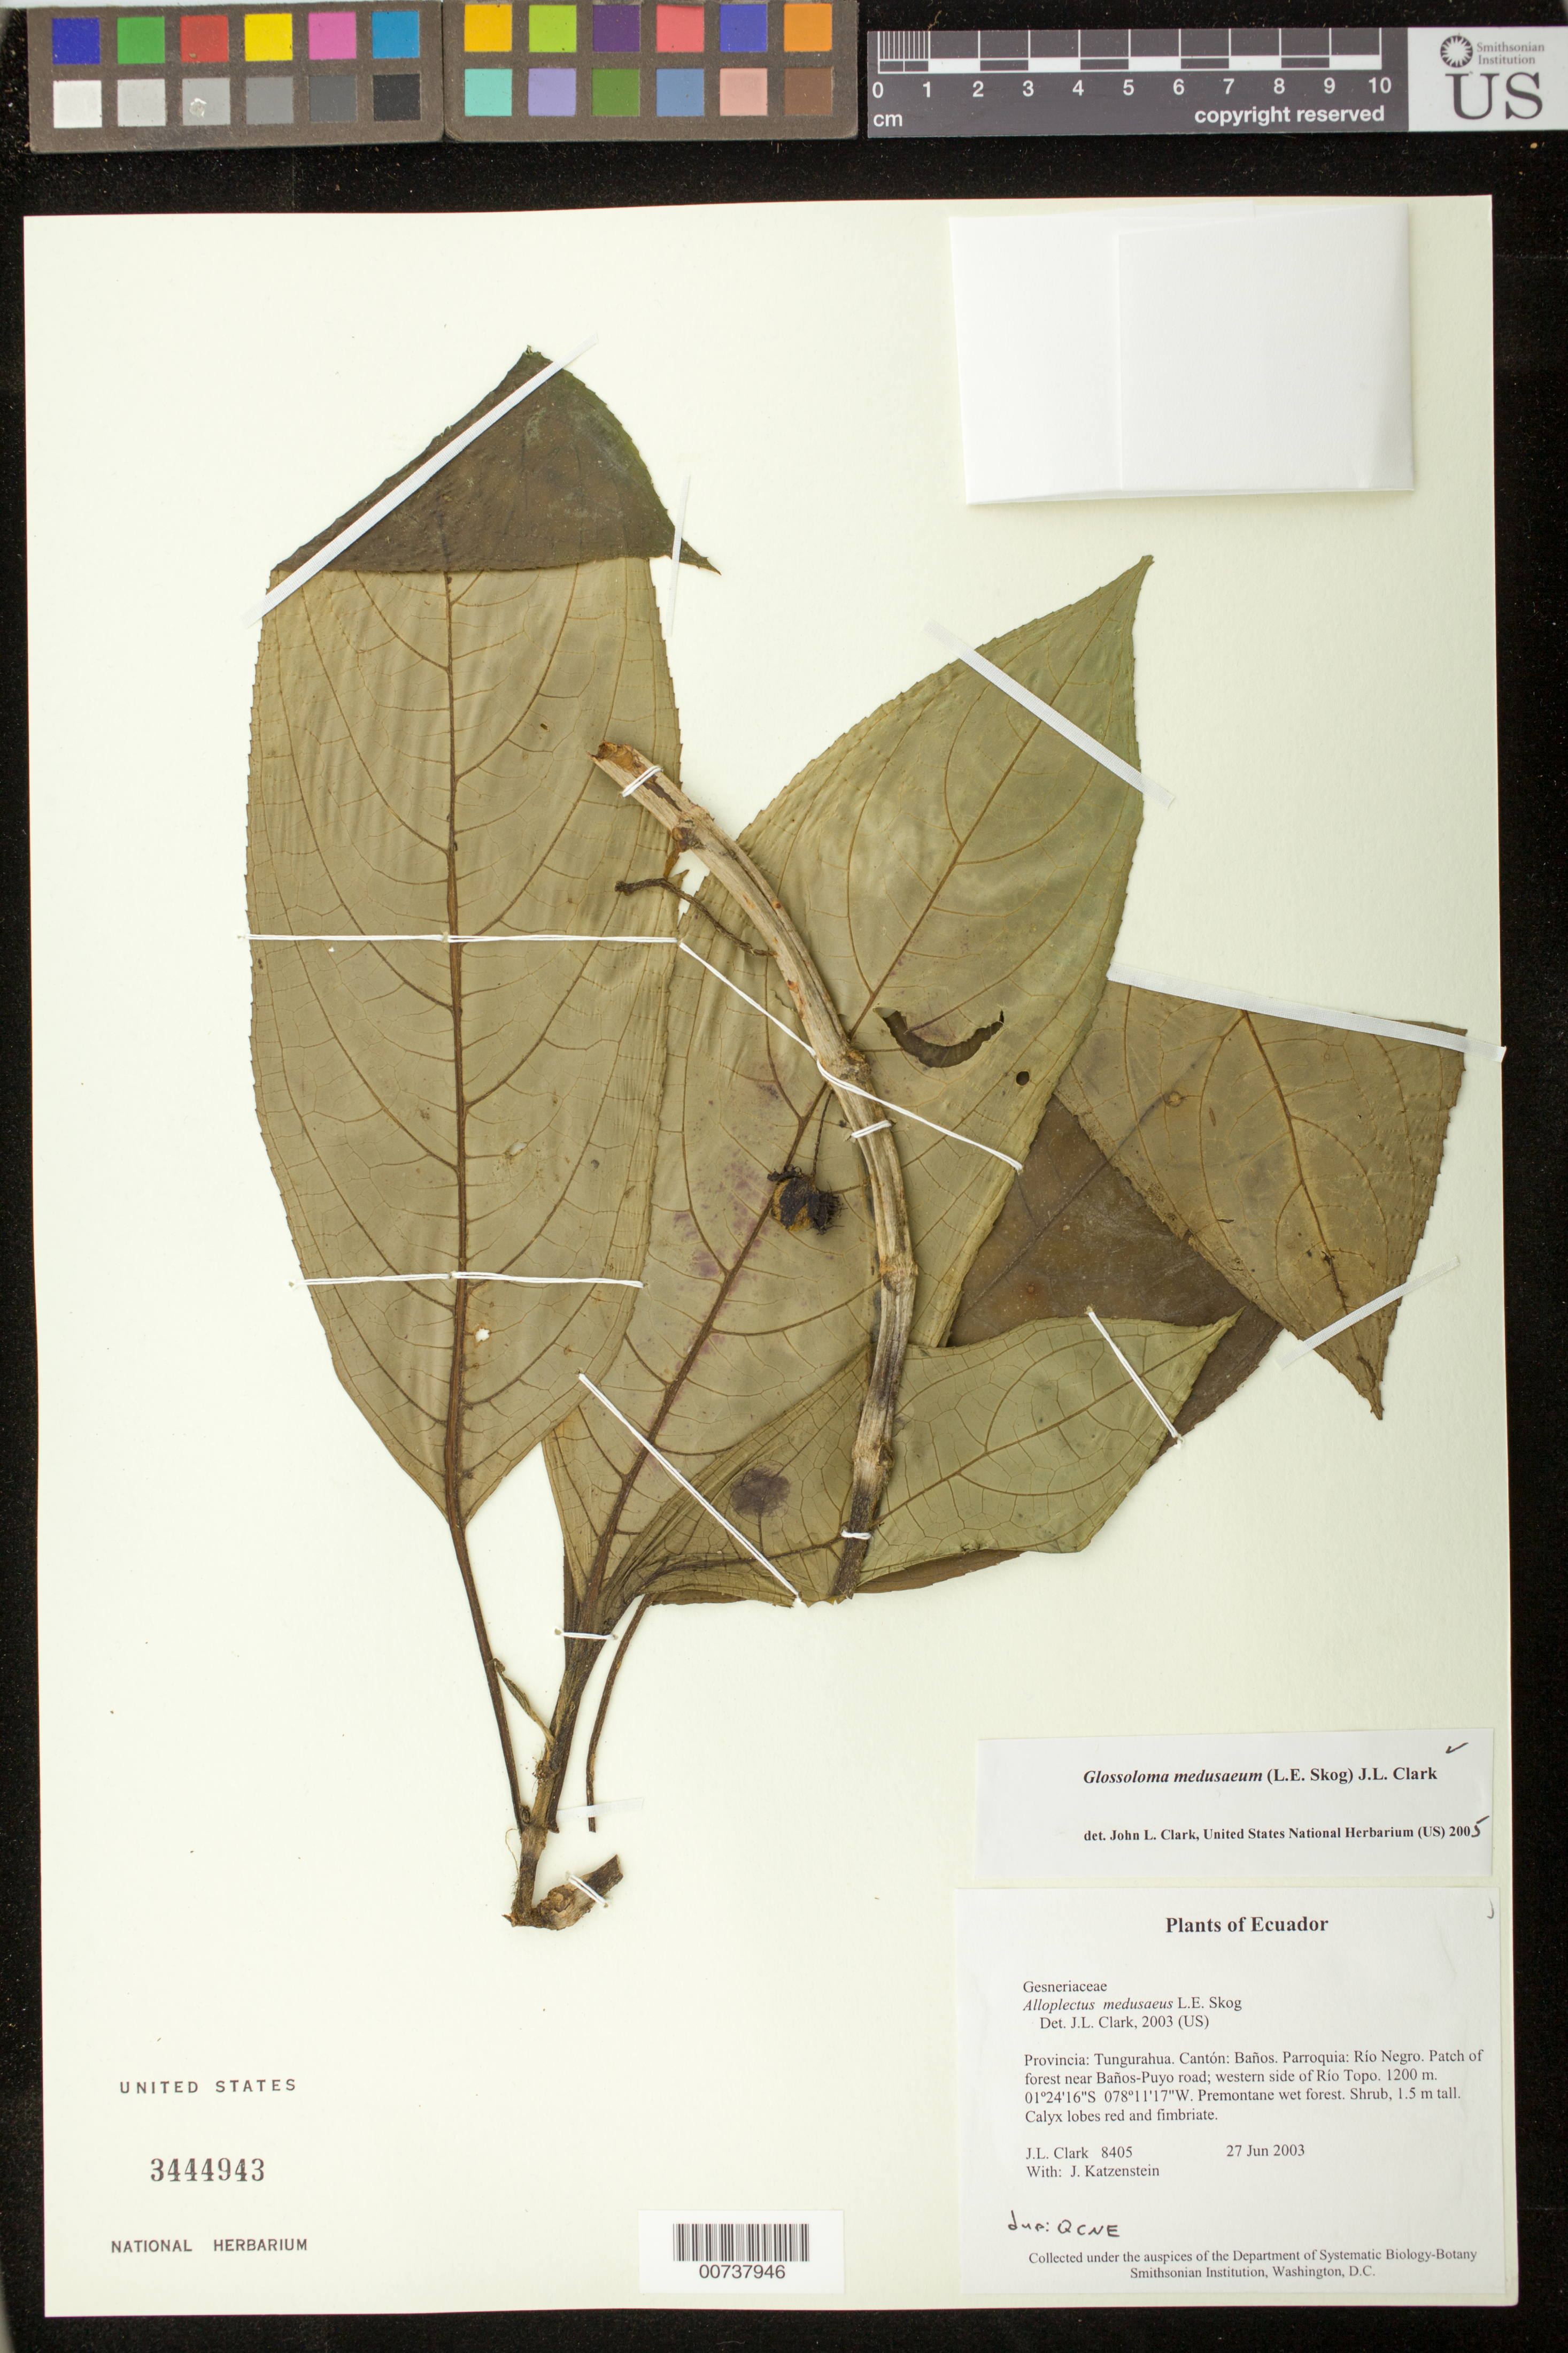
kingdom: Plantae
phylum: Tracheophyta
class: Magnoliopsida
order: Lamiales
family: Gesneriaceae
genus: Glossoloma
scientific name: Glossoloma medusaeum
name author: (L.E. Skog) J.L. Clark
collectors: J. L. Clark & J. Katzenstein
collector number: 8405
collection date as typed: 27 Jun 2003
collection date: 2003-06-27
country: Ecuador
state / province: Tungurahua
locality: Baños. Parroquia: Río Negro. Patch of forest near Baños-Puyo road; western side of Río Topo.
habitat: Premontane wet forest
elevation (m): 1200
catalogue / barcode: US 3444943